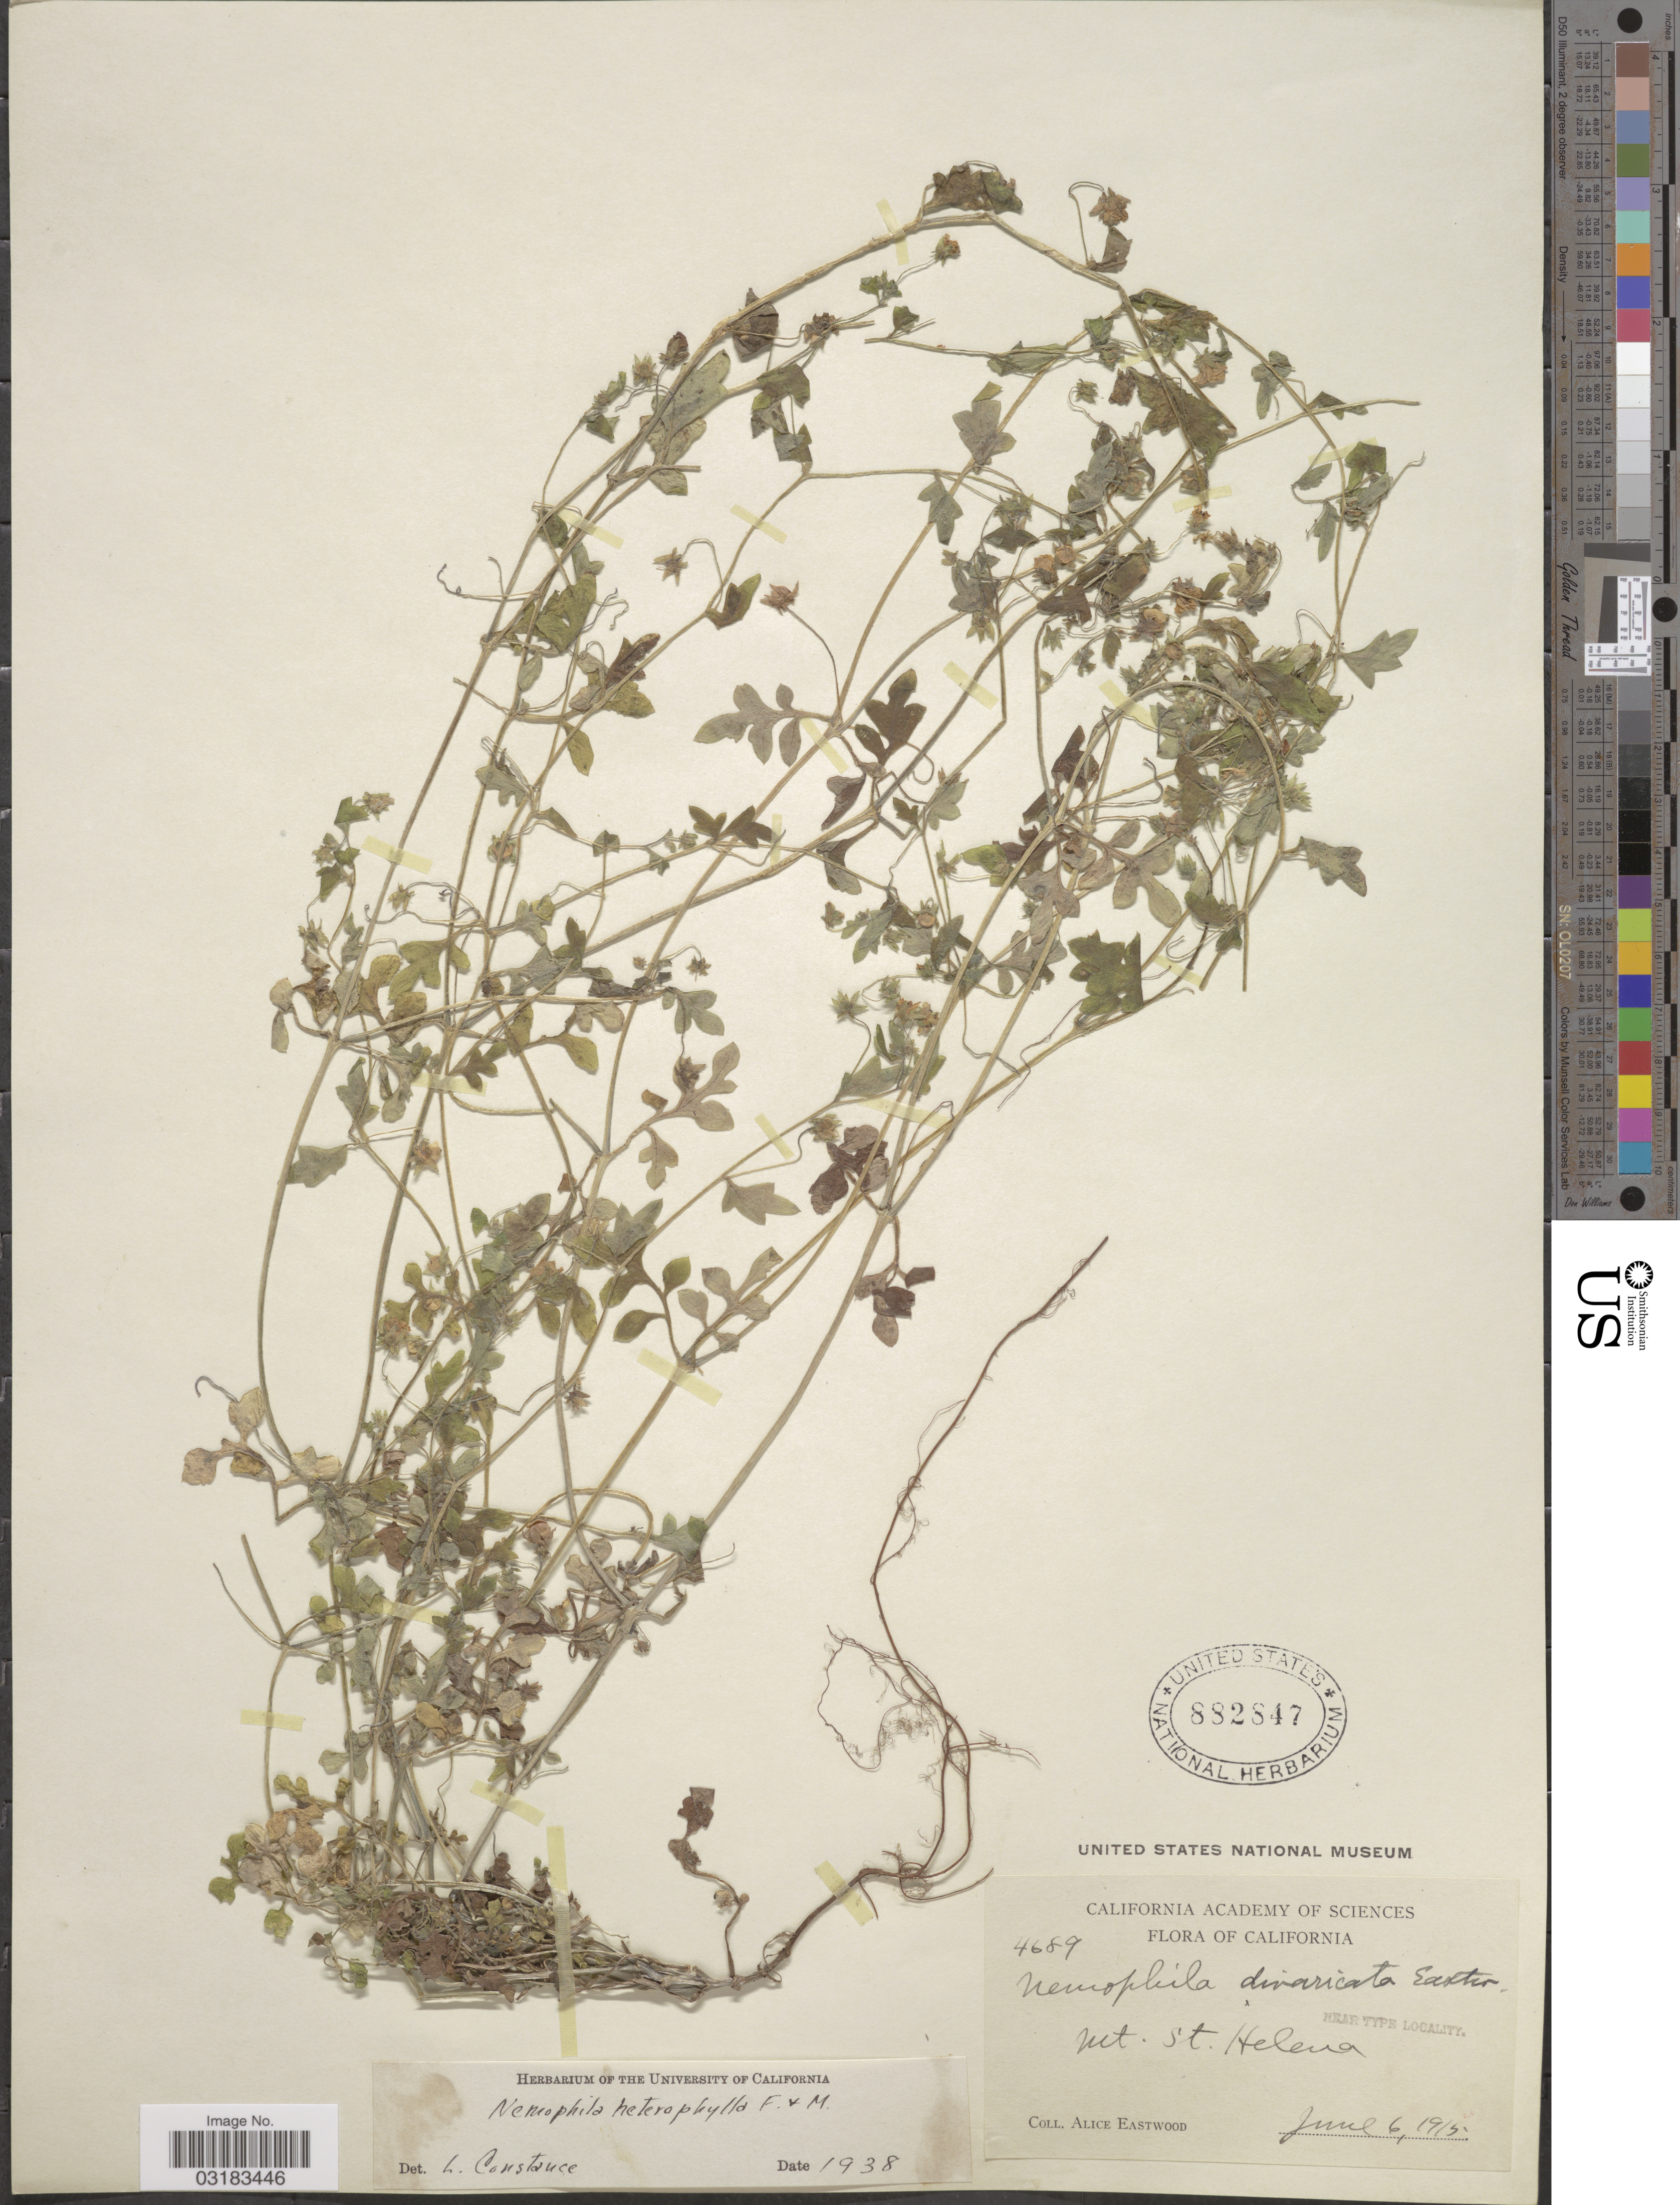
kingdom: Plantae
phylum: Tracheophyta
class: Magnoliopsida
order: Boraginales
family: Hydrophyllaceae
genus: Nemophila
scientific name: Nemophila heterophylla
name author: Fisch. & C.A. Mey.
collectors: A. Eastwood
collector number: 4689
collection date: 1915-06-06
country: United States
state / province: California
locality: Mt. St. Helena.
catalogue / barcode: US 882847